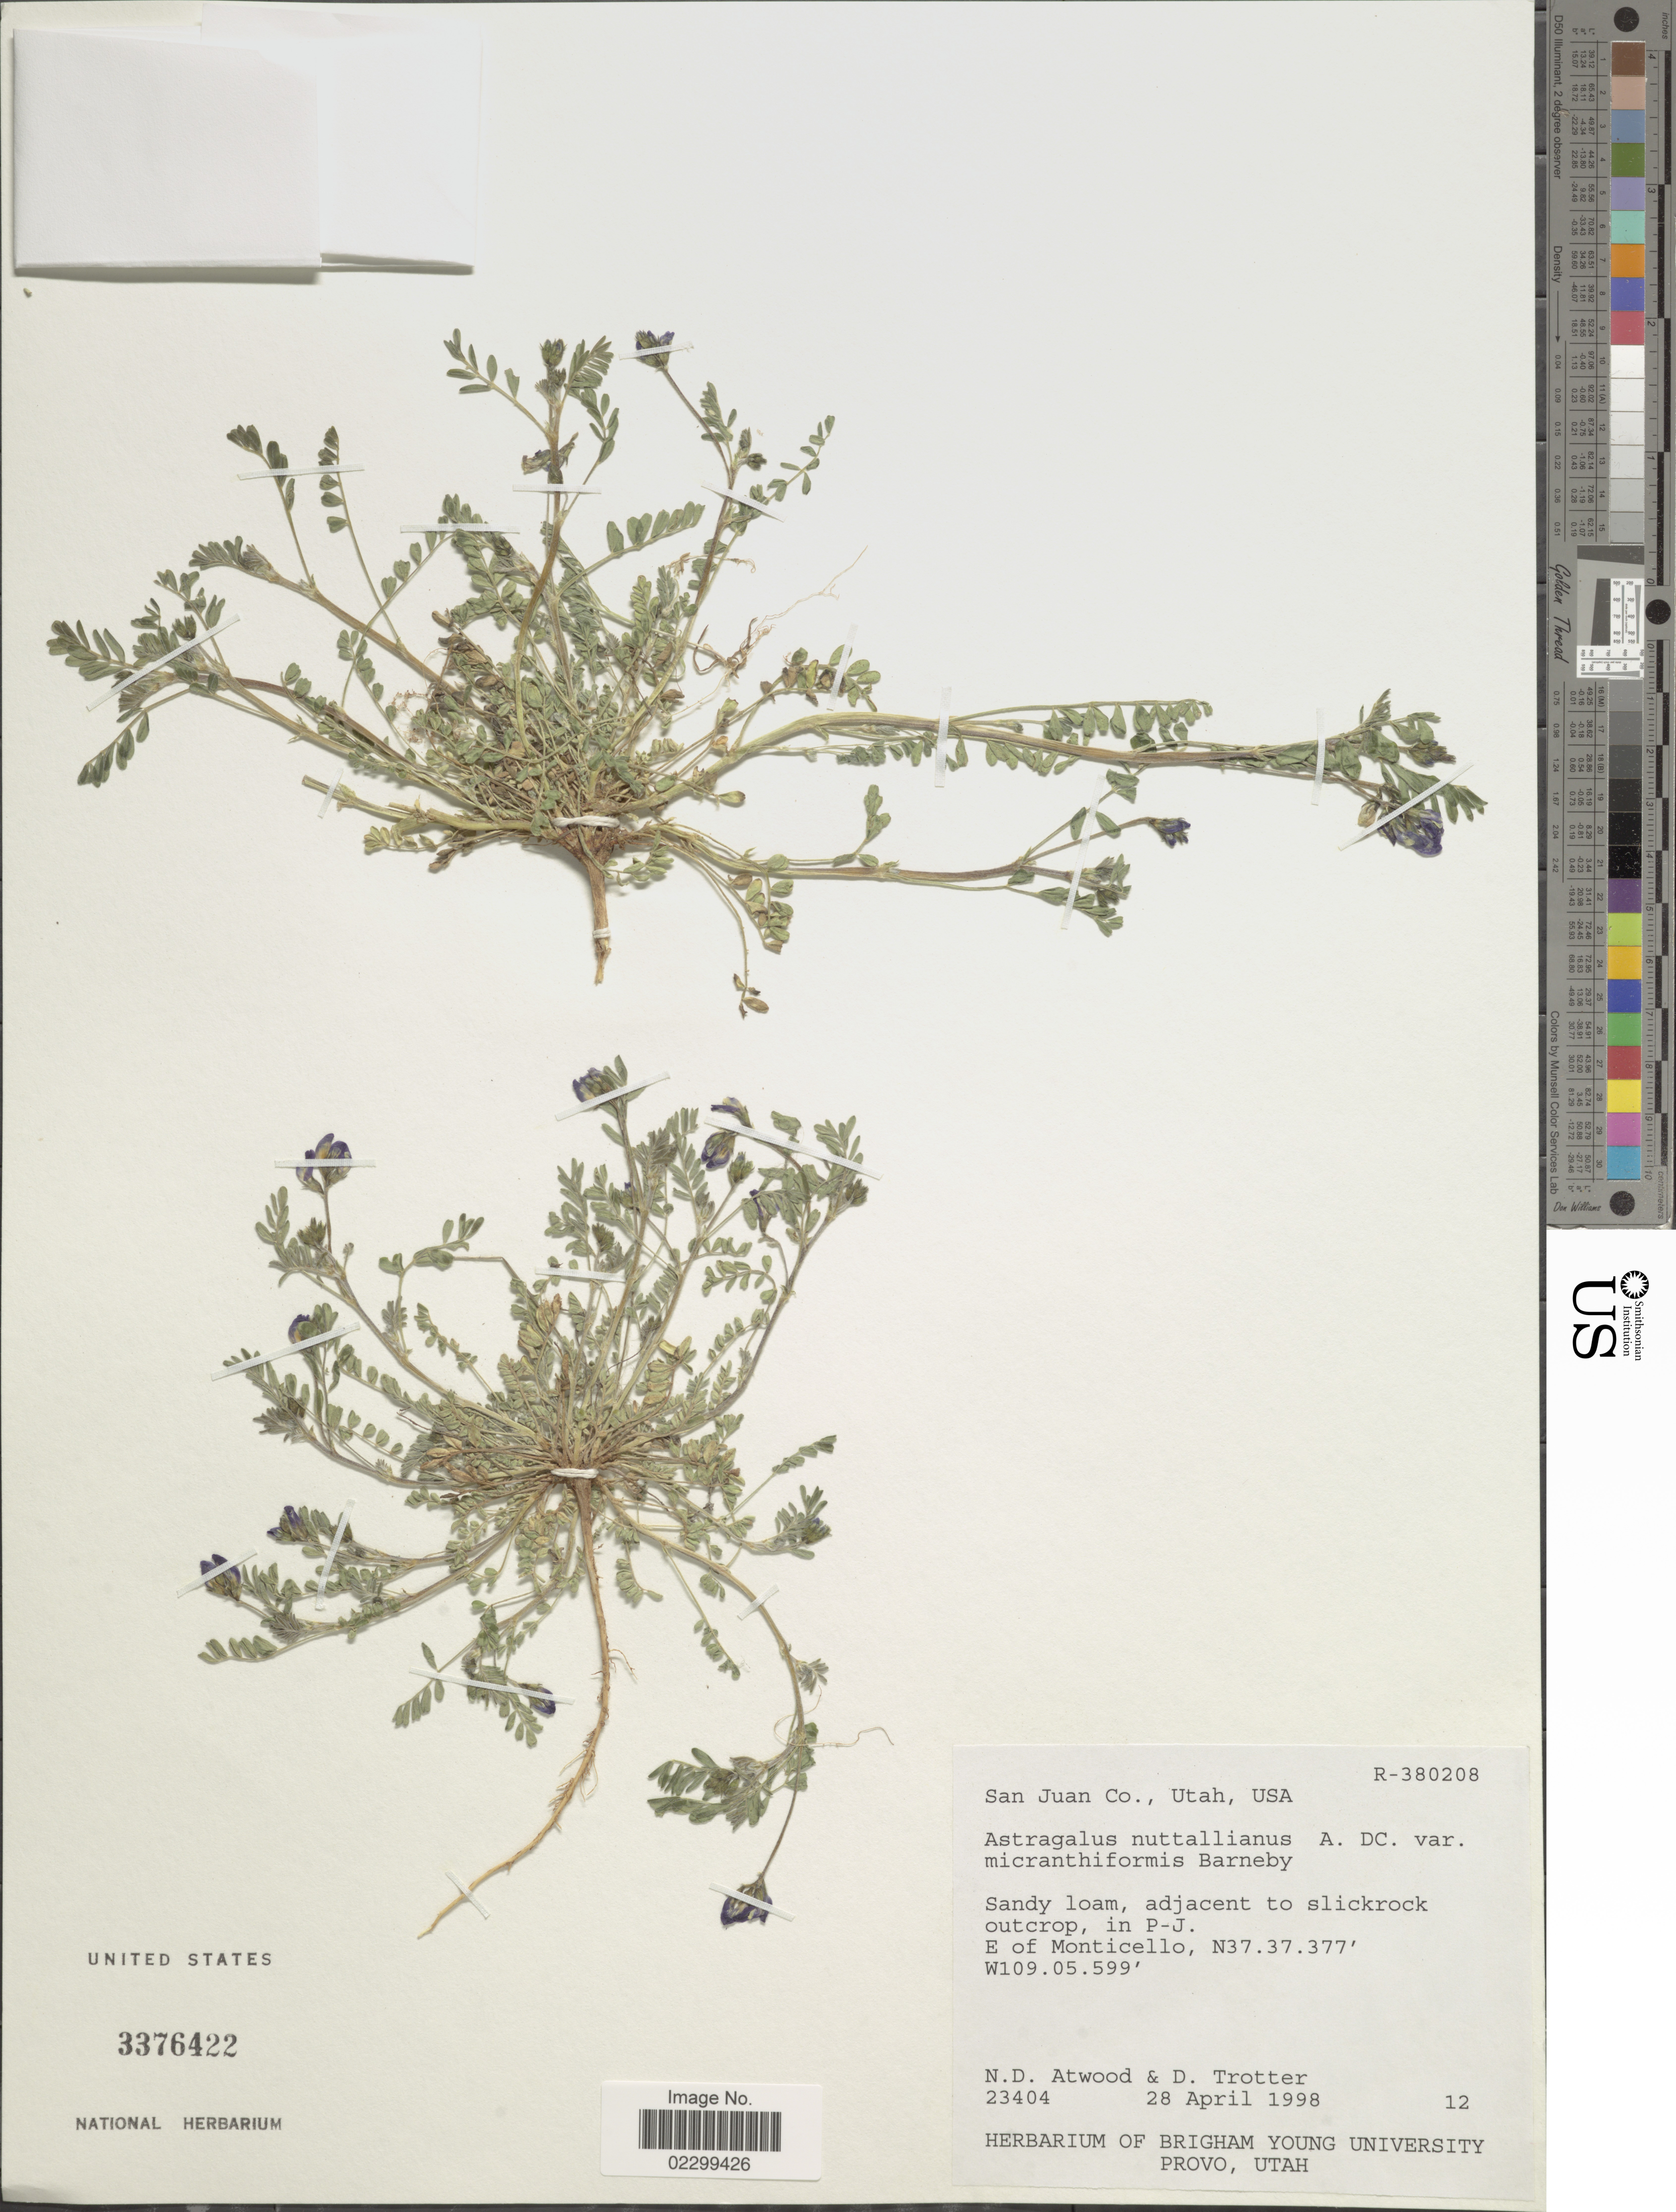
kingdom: Plantae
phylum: Tracheophyta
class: Magnoliopsida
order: Fabales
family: Fabaceae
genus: Astragalus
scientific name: Astragalus nuttallianus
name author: DC.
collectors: N. Atwood & D. Trotter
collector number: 23404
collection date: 1998-04-28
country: United States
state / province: Utah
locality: San Juan Co., E of Monticello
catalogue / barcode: US 3376422